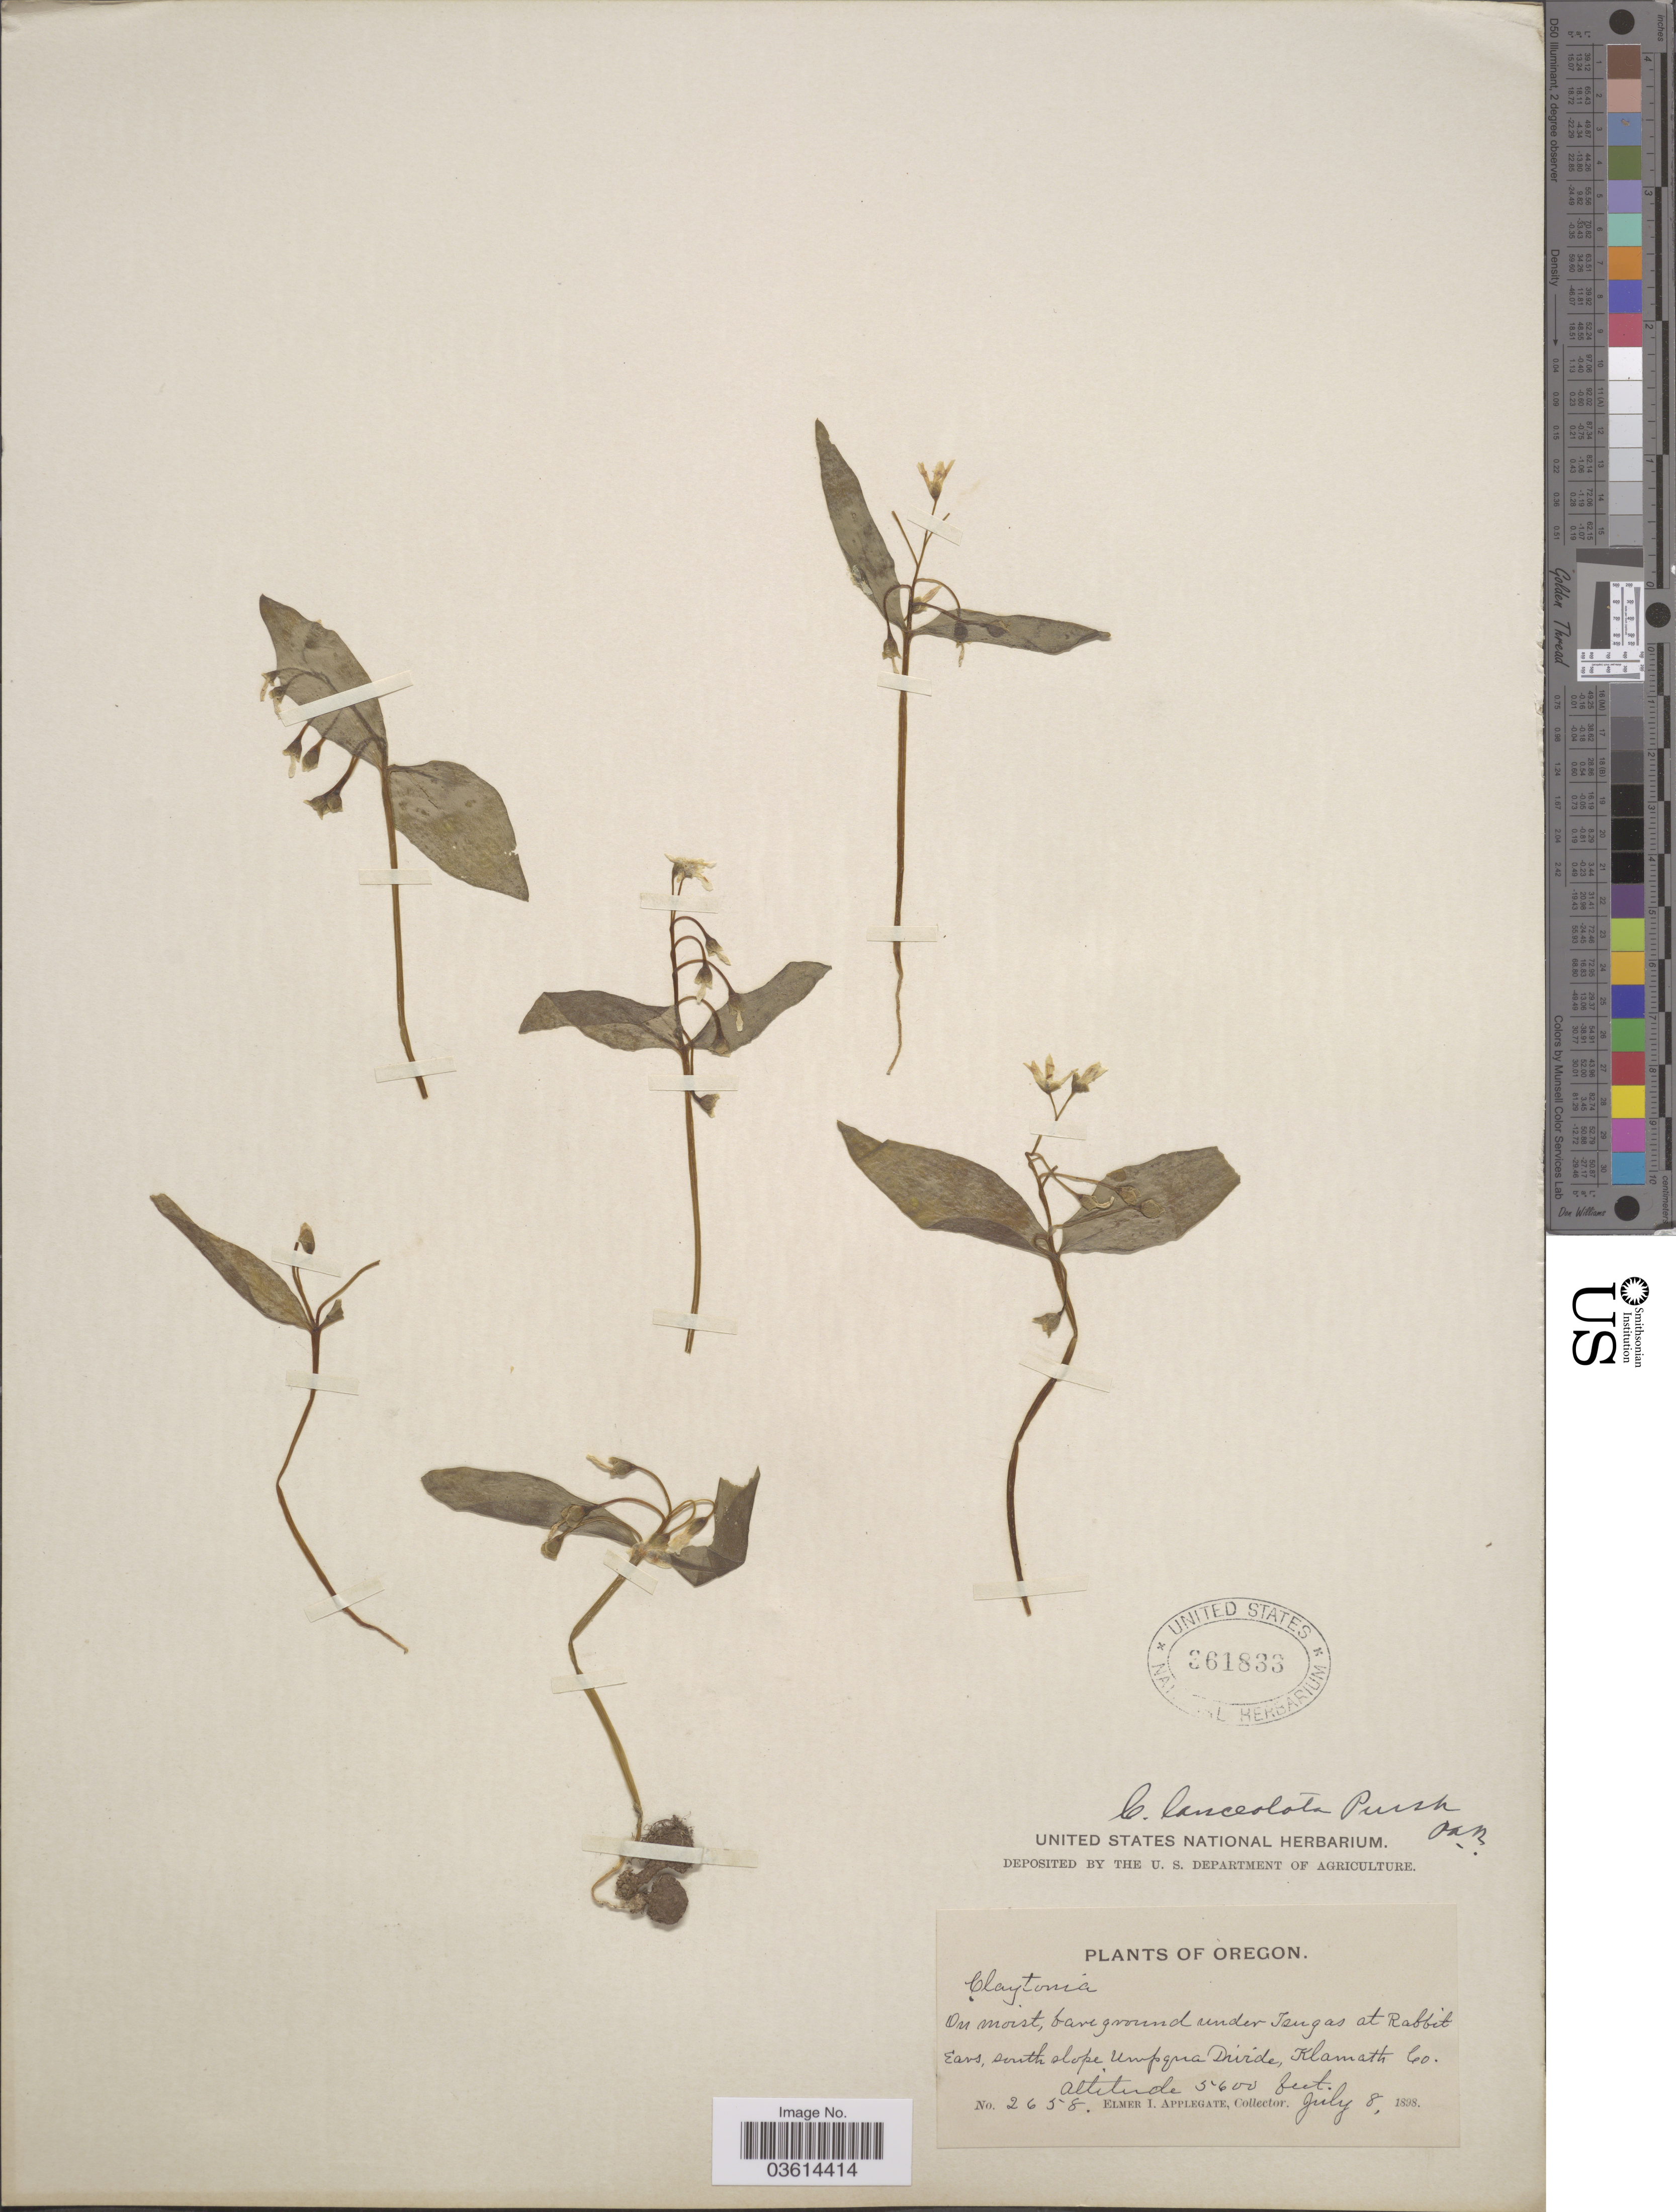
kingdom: Plantae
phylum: Tracheophyta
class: Magnoliopsida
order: Caryophyllales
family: Montiaceae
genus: Claytonia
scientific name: Claytonia lanceolata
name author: Pursh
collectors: E. I. Applegate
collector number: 2658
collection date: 1898-07-08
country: United States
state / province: Oregon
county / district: Klamath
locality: Under Tsugas at Rabbit Ears, south slope Umpqua Divide, Klamath Co.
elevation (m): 1707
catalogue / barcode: US 361833